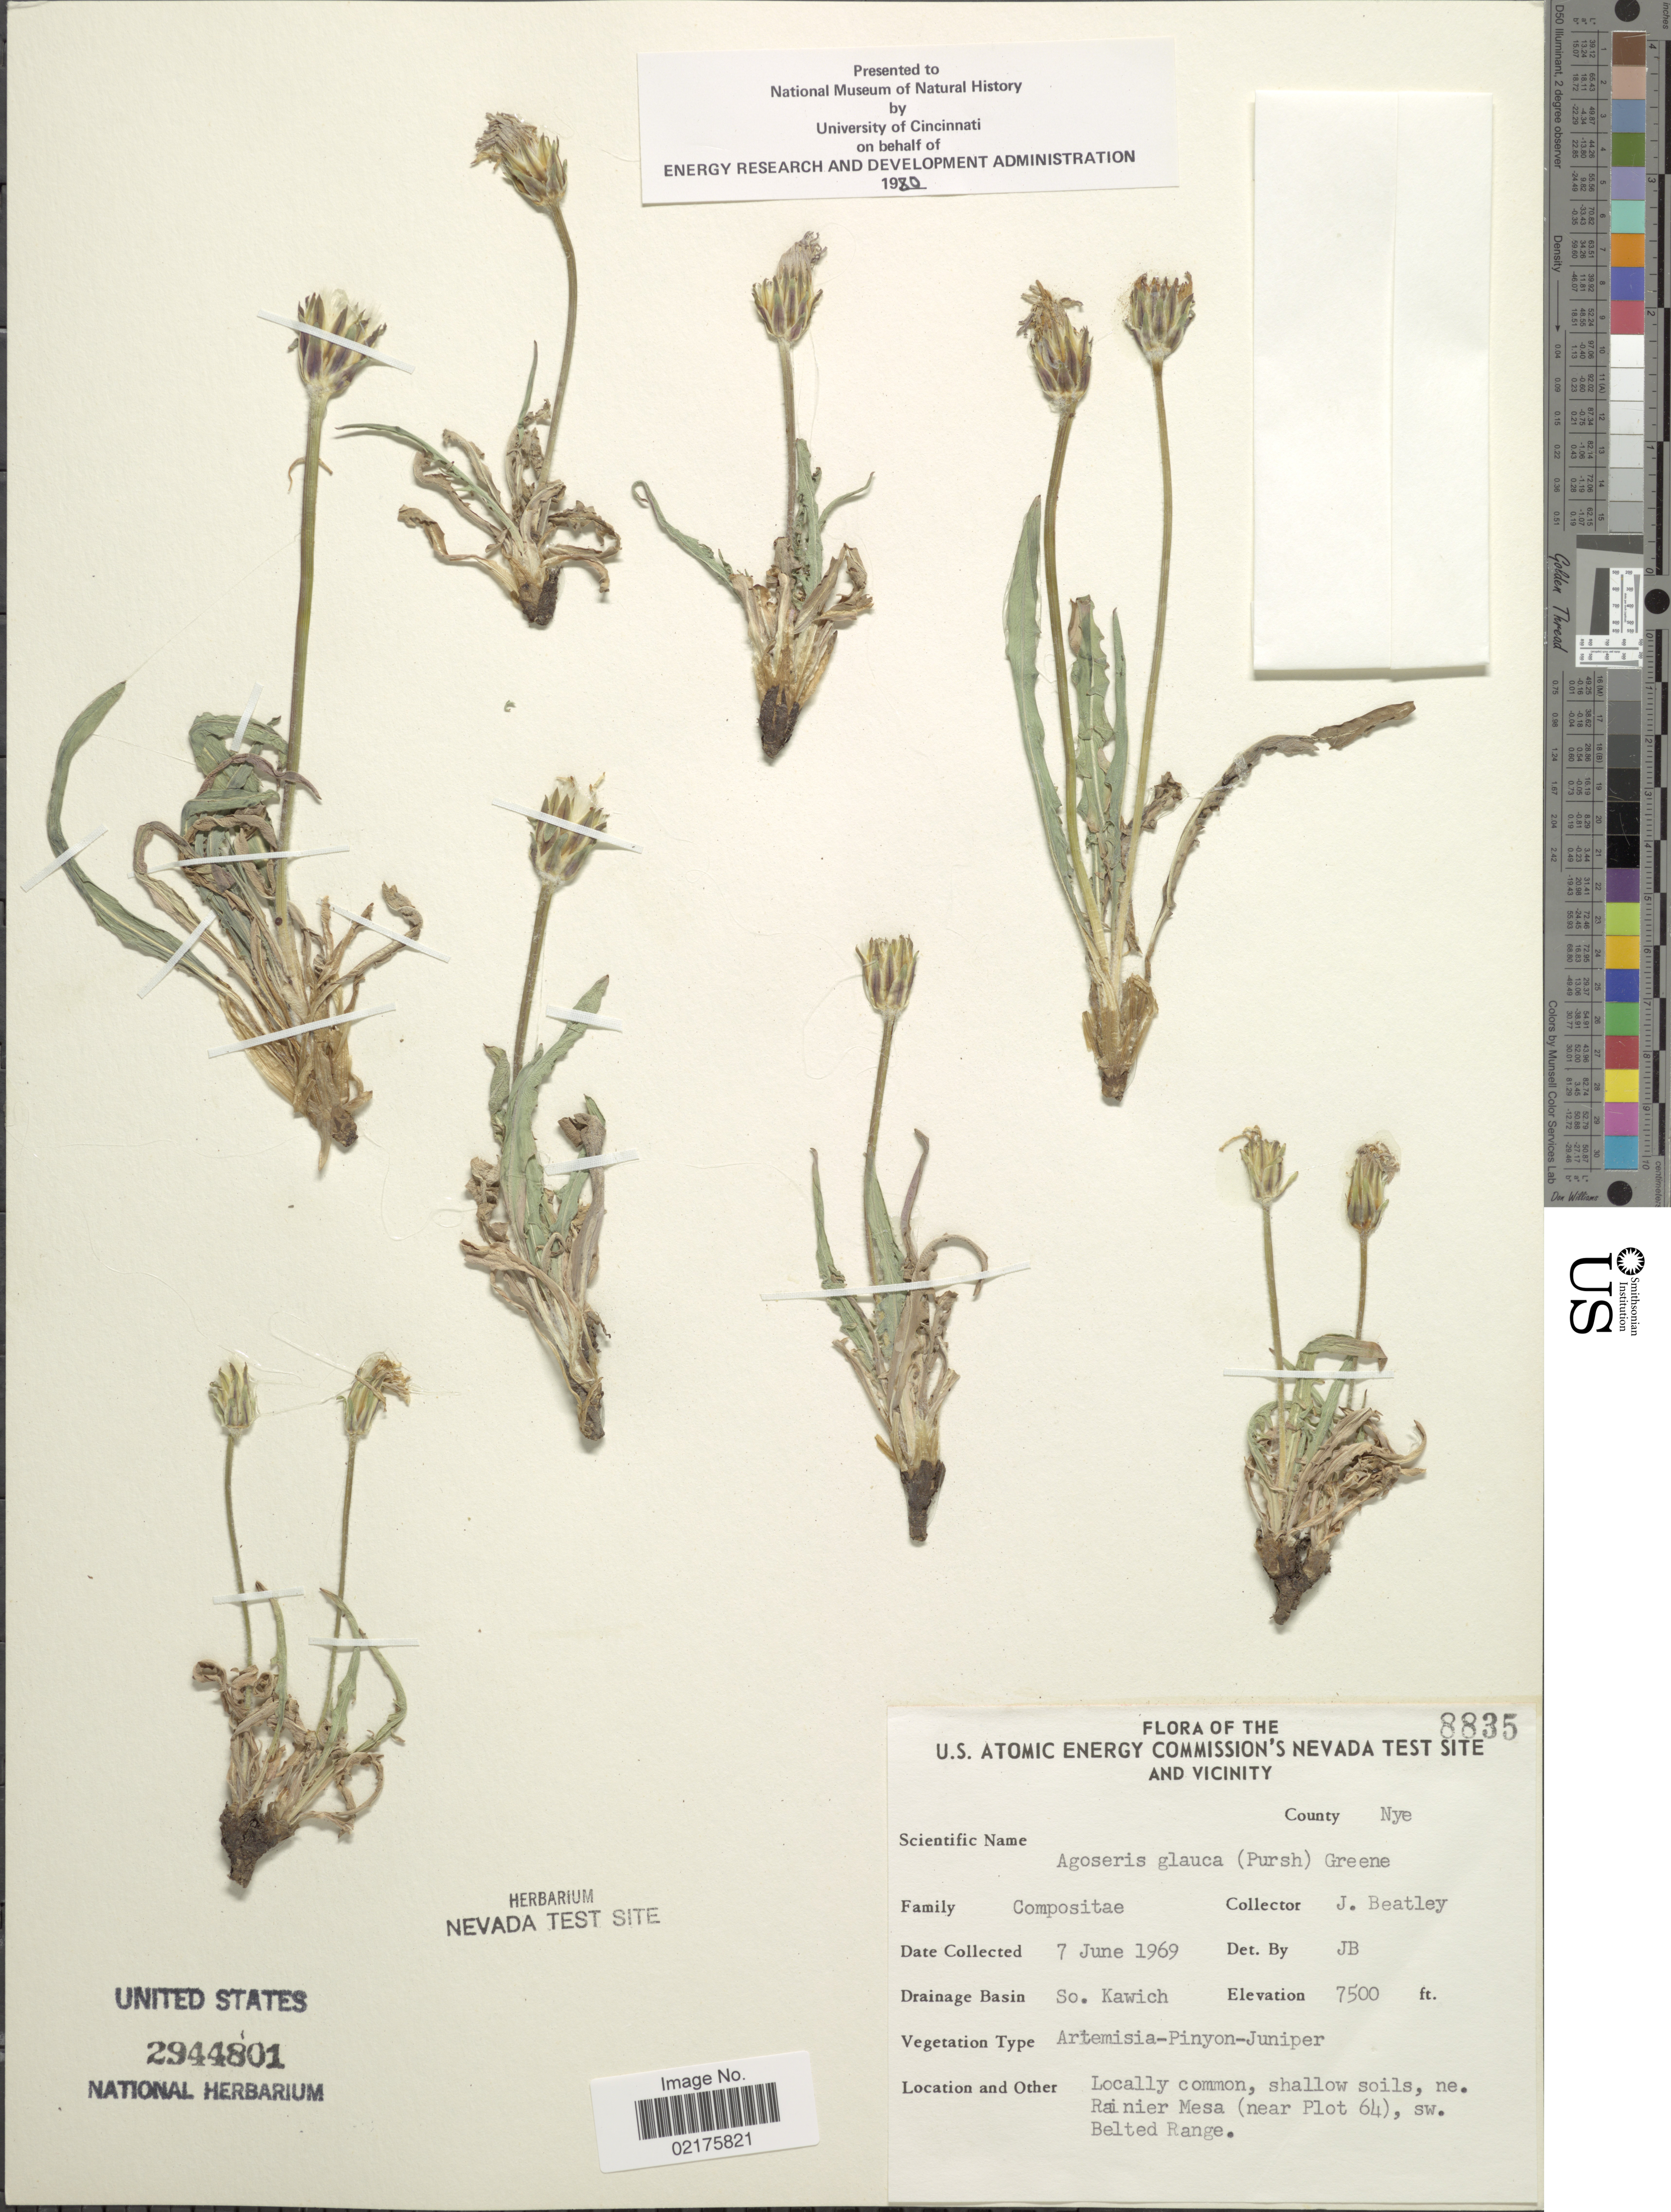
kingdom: Plantae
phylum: Tracheophyta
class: Magnoliopsida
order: Asterales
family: Asteraceae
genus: Agoseris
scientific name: Agoseris glauca var. glauca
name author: (Pursh) Raf.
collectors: J. C. Beatley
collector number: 8835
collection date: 1969-06-07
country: United States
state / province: Nevada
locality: U.S. Atomic Energy Commission's Nevada Test site and Vicinity, Drainage Basin : So. Kawich, ne. Rainier Mesa (near Plot 64), sw. Belted Range, County: Nye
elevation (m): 2286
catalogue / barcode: US 2944801